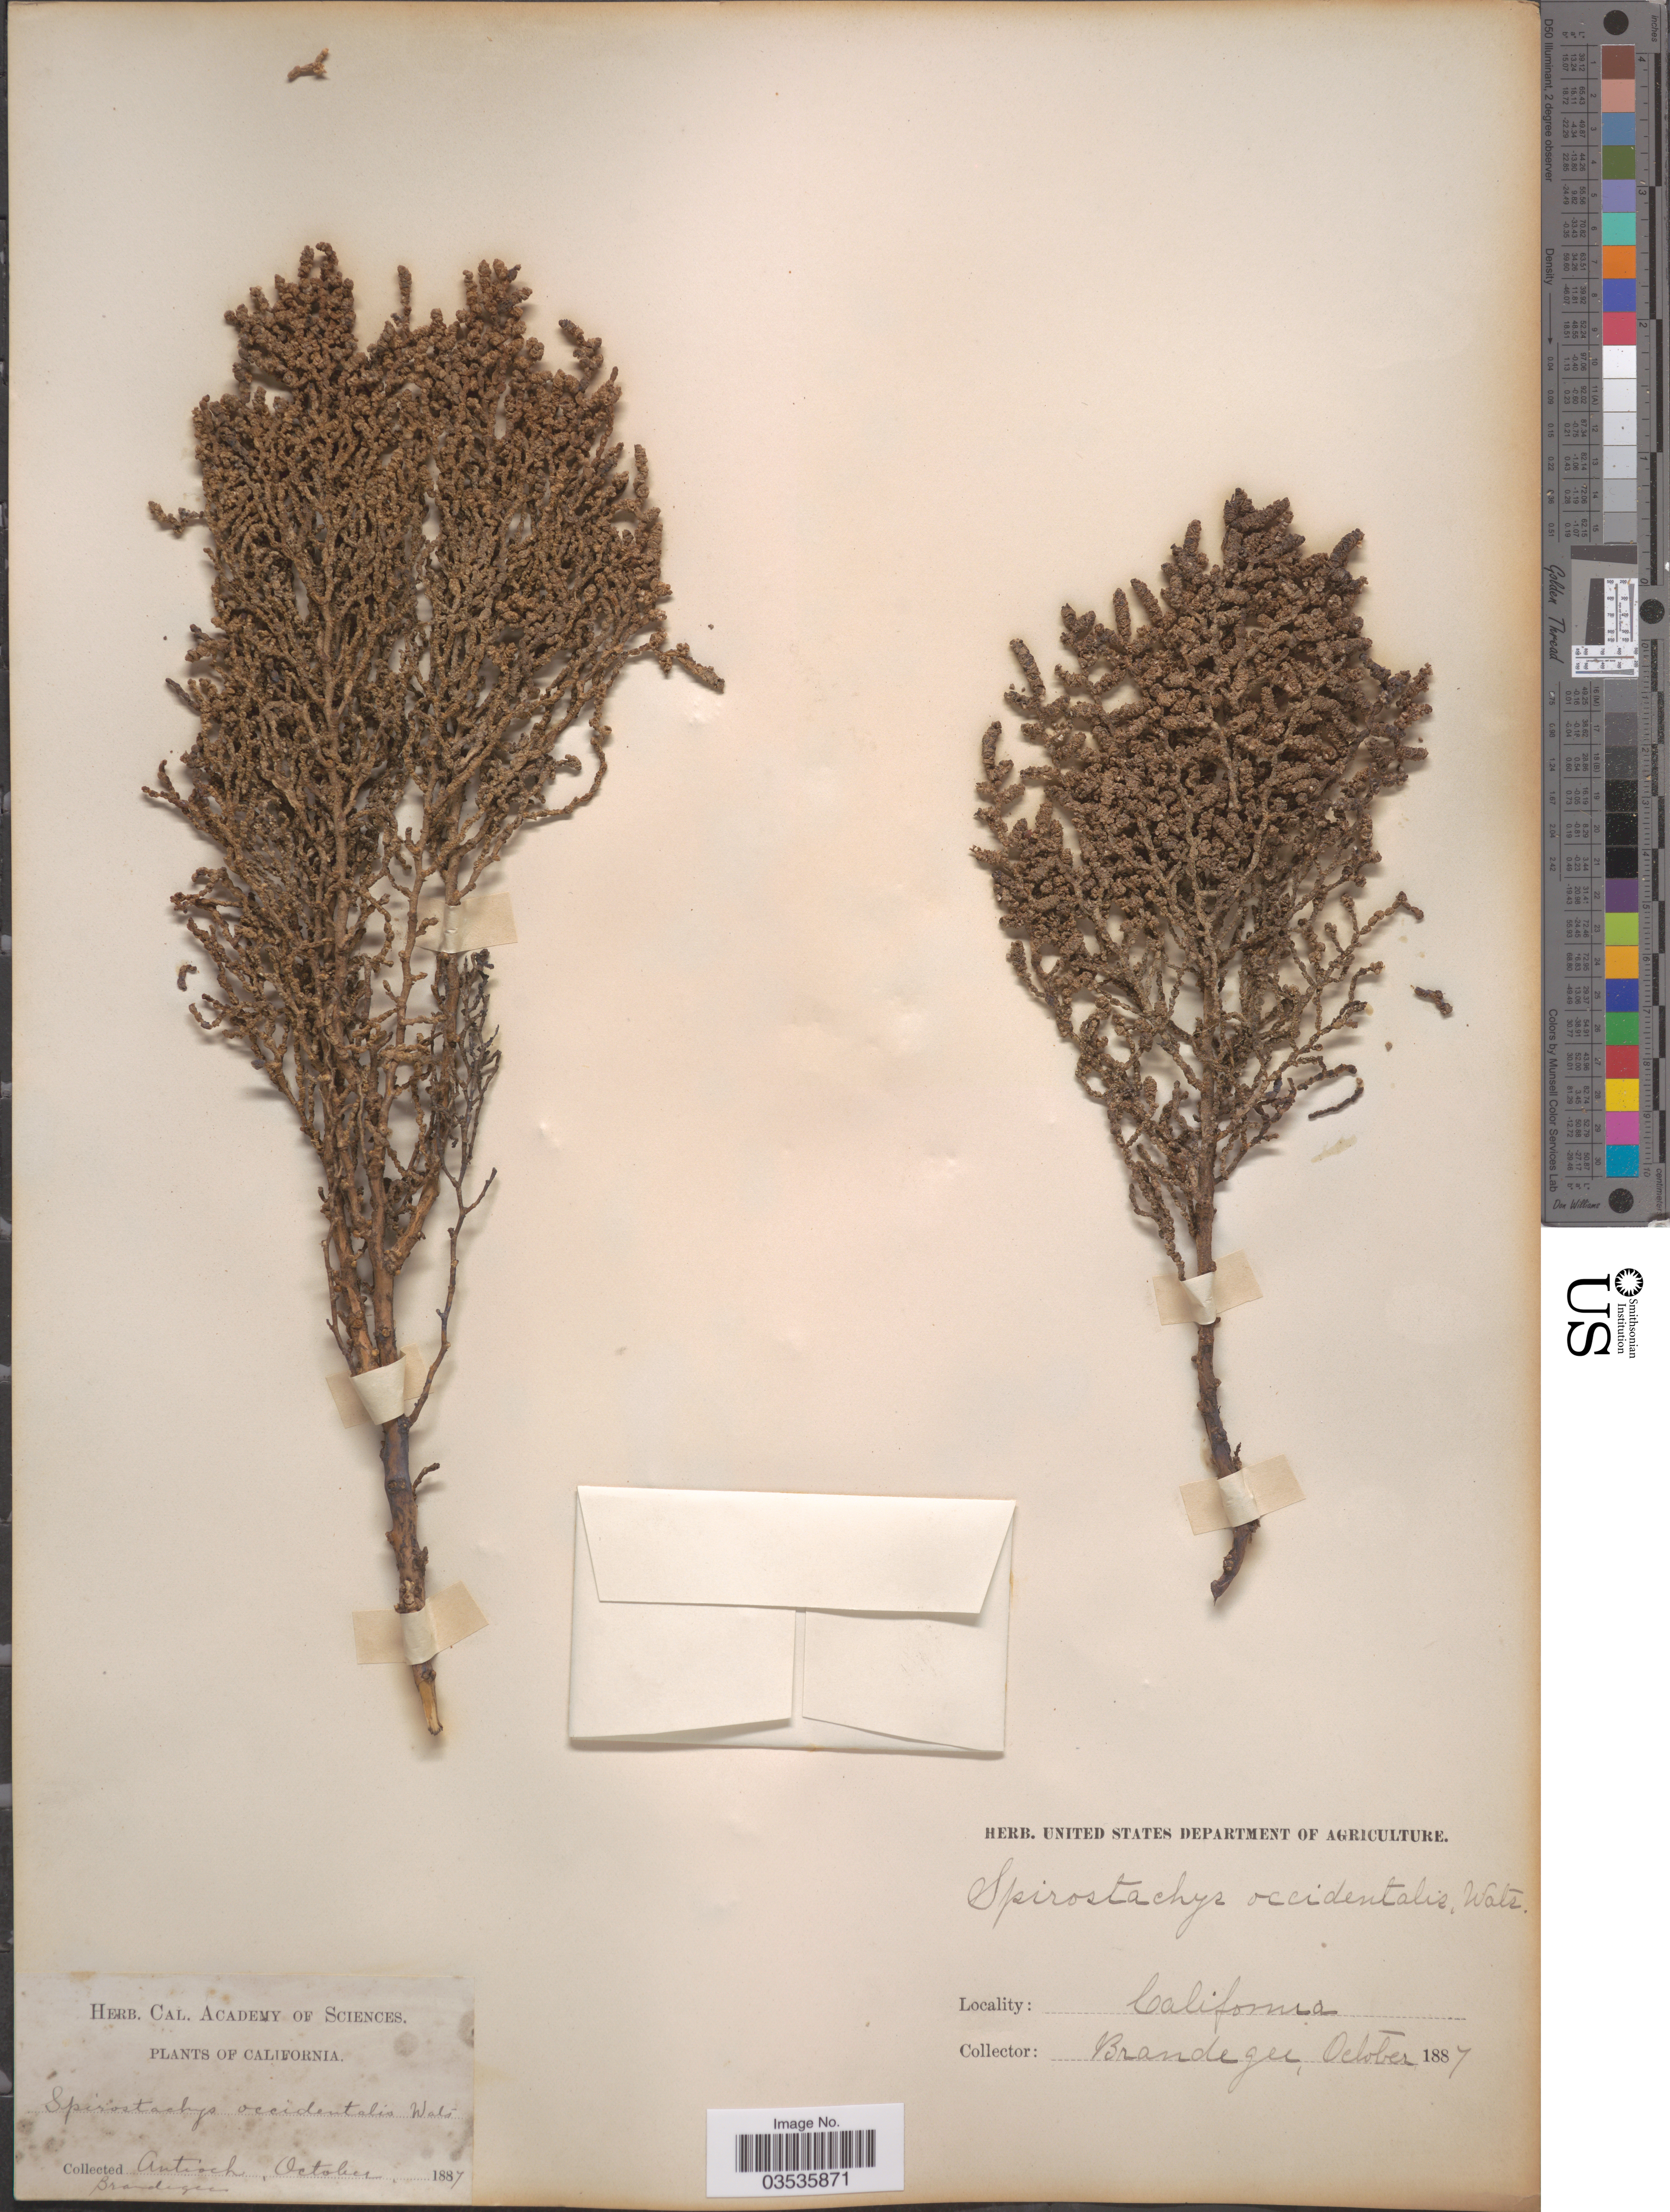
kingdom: Plantae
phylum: Tracheophyta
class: Magnoliopsida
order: Caryophyllales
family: Amaranthaceae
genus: Allenrolfea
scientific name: Allenrolfea occidentalis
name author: (S. Watson) Kuntze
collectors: -- Brandegee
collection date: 1887-10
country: United States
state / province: California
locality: Antioch.